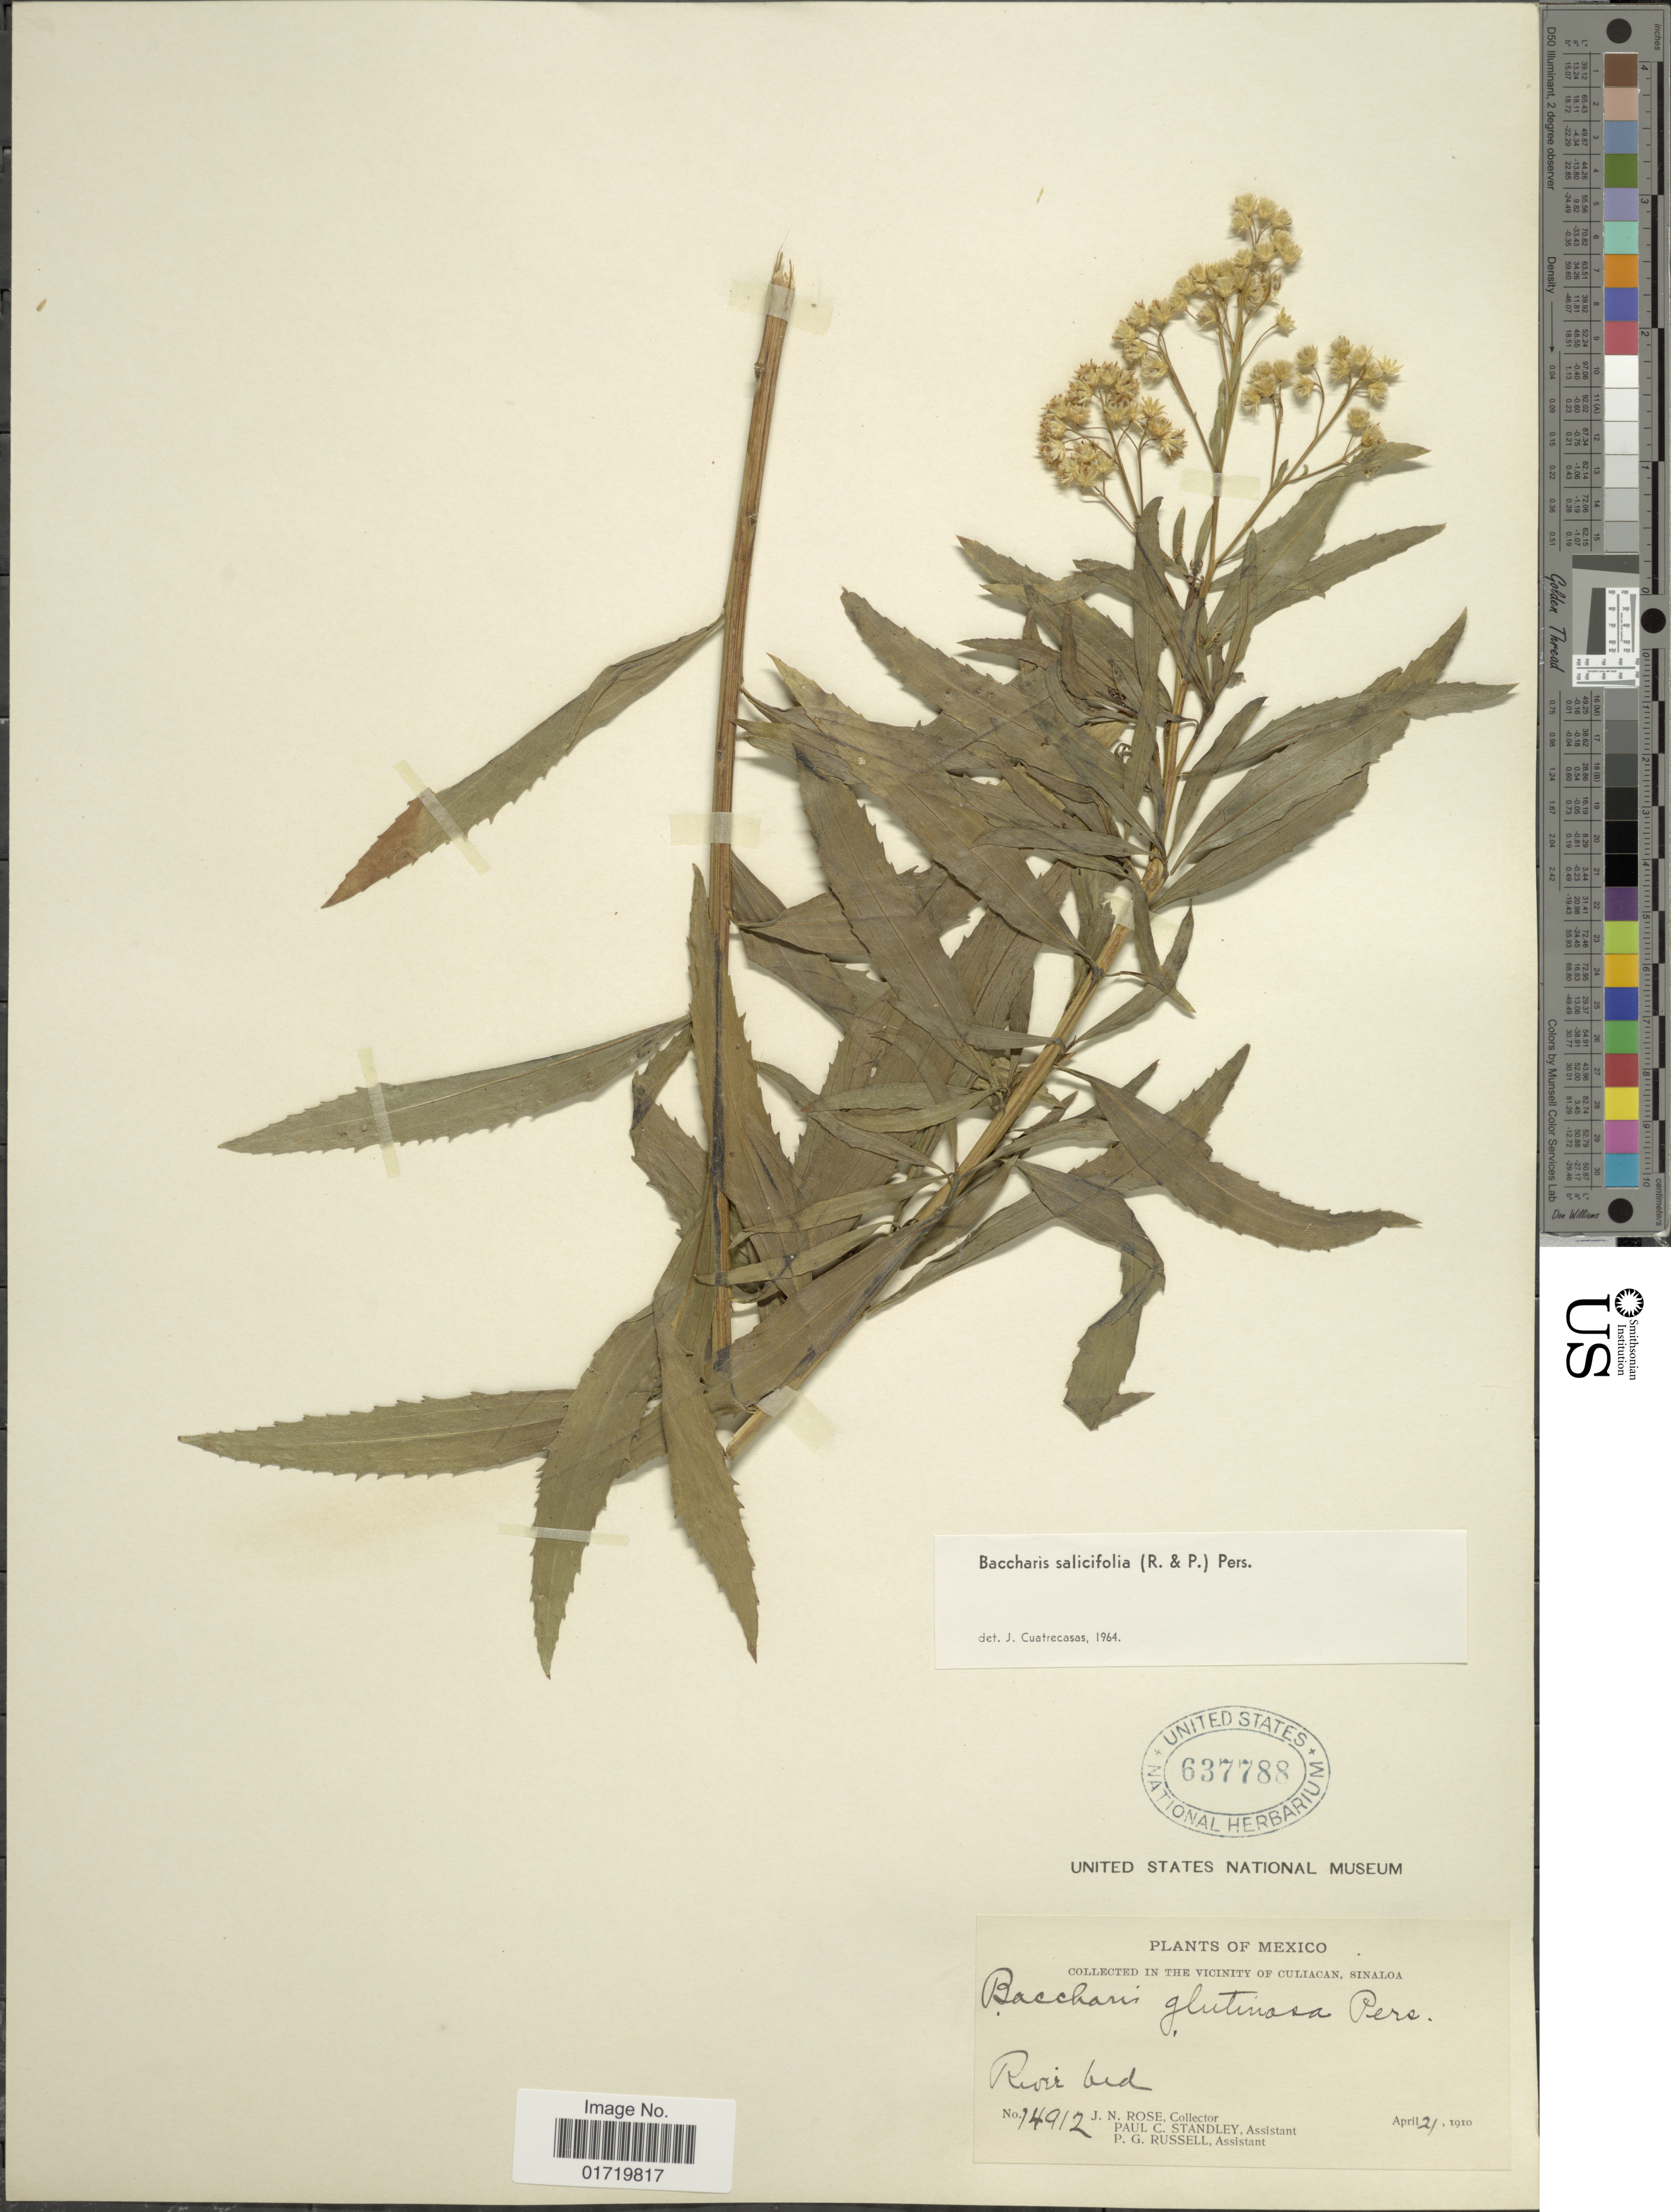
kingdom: Plantae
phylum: Tracheophyta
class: Magnoliopsida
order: Asterales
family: Asteraceae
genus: Baccharis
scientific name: Baccharis salicifolia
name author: (Ruiz & Pav.) Pers.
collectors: J. N. Rose, P. C. Standley & P. G. Russell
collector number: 14912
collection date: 1910-04-21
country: Mexico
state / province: Sinaloa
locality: Vicinity of Culiacan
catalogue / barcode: US 637788